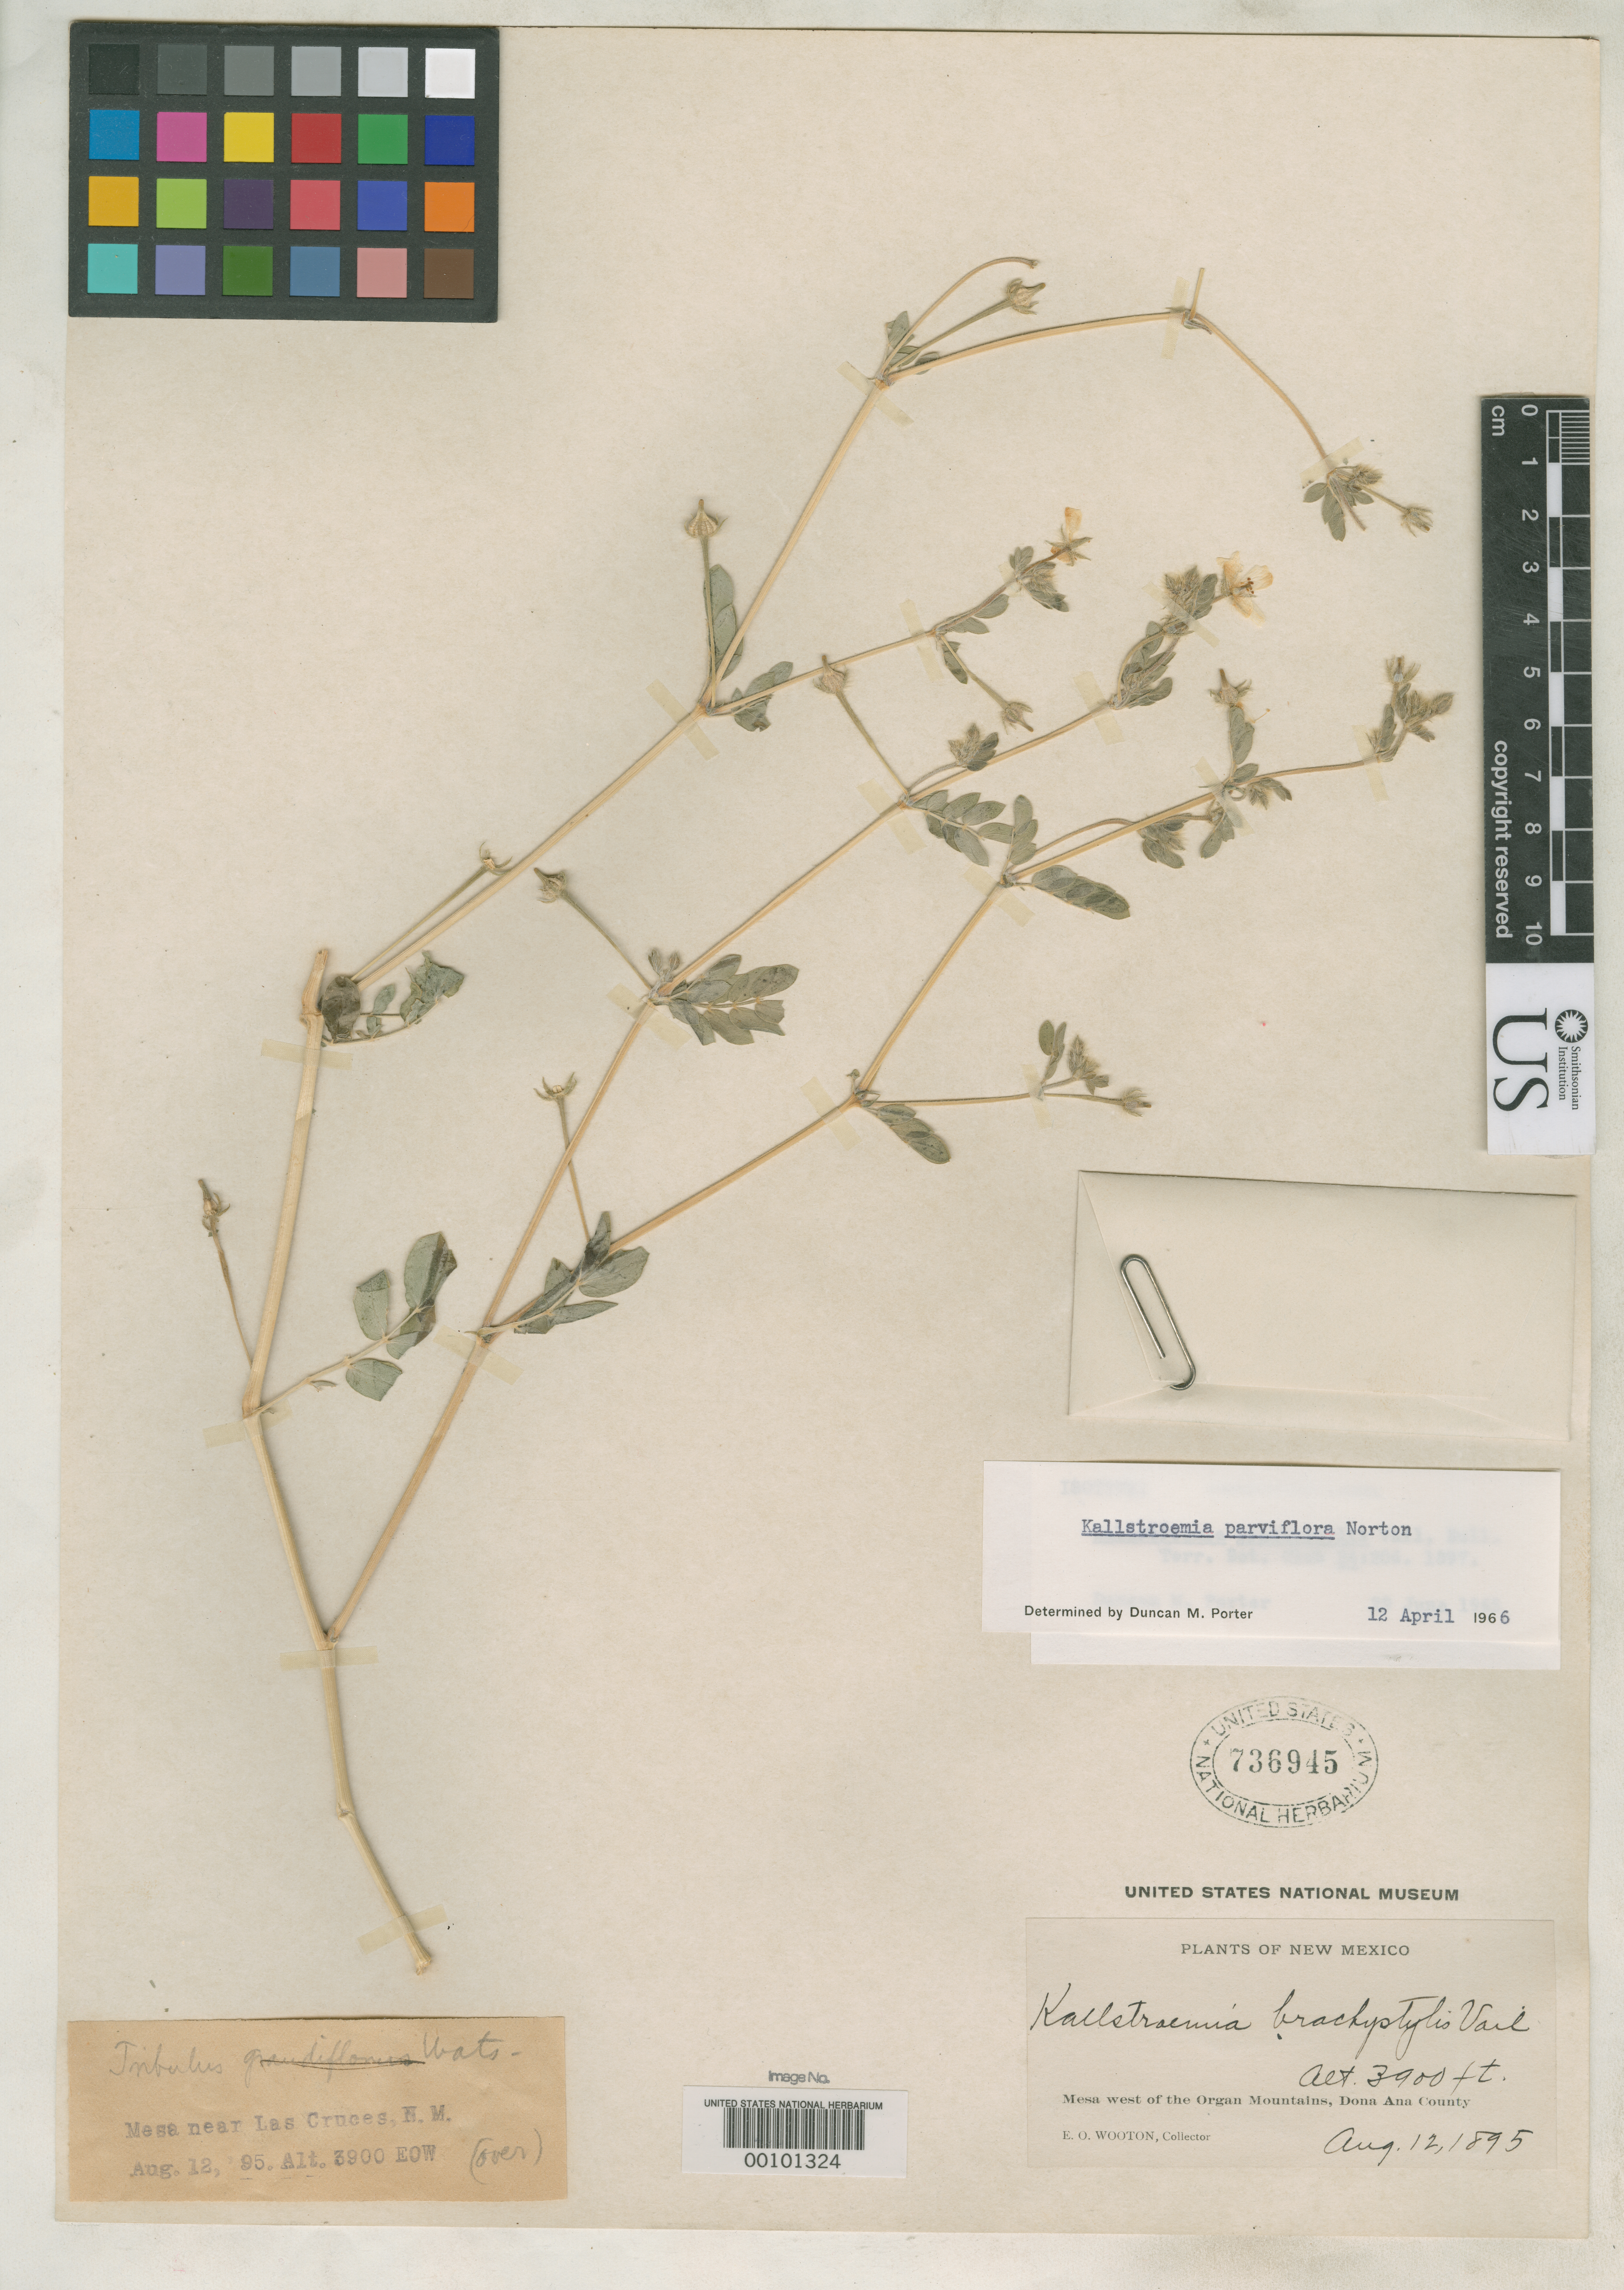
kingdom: Plantae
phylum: Tracheophyta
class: Magnoliopsida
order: Zygophyllales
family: Zygophyllaceae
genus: Kallstroemia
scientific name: Kallstroemia brachystylis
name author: Vail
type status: Isotype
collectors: E. O. Wooton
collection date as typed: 12 Aug 1895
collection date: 1895-08-12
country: United States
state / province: New Mexico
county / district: Dona Ana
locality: Mesa west of Organ Mts., near Las Cruces.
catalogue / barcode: US 736945